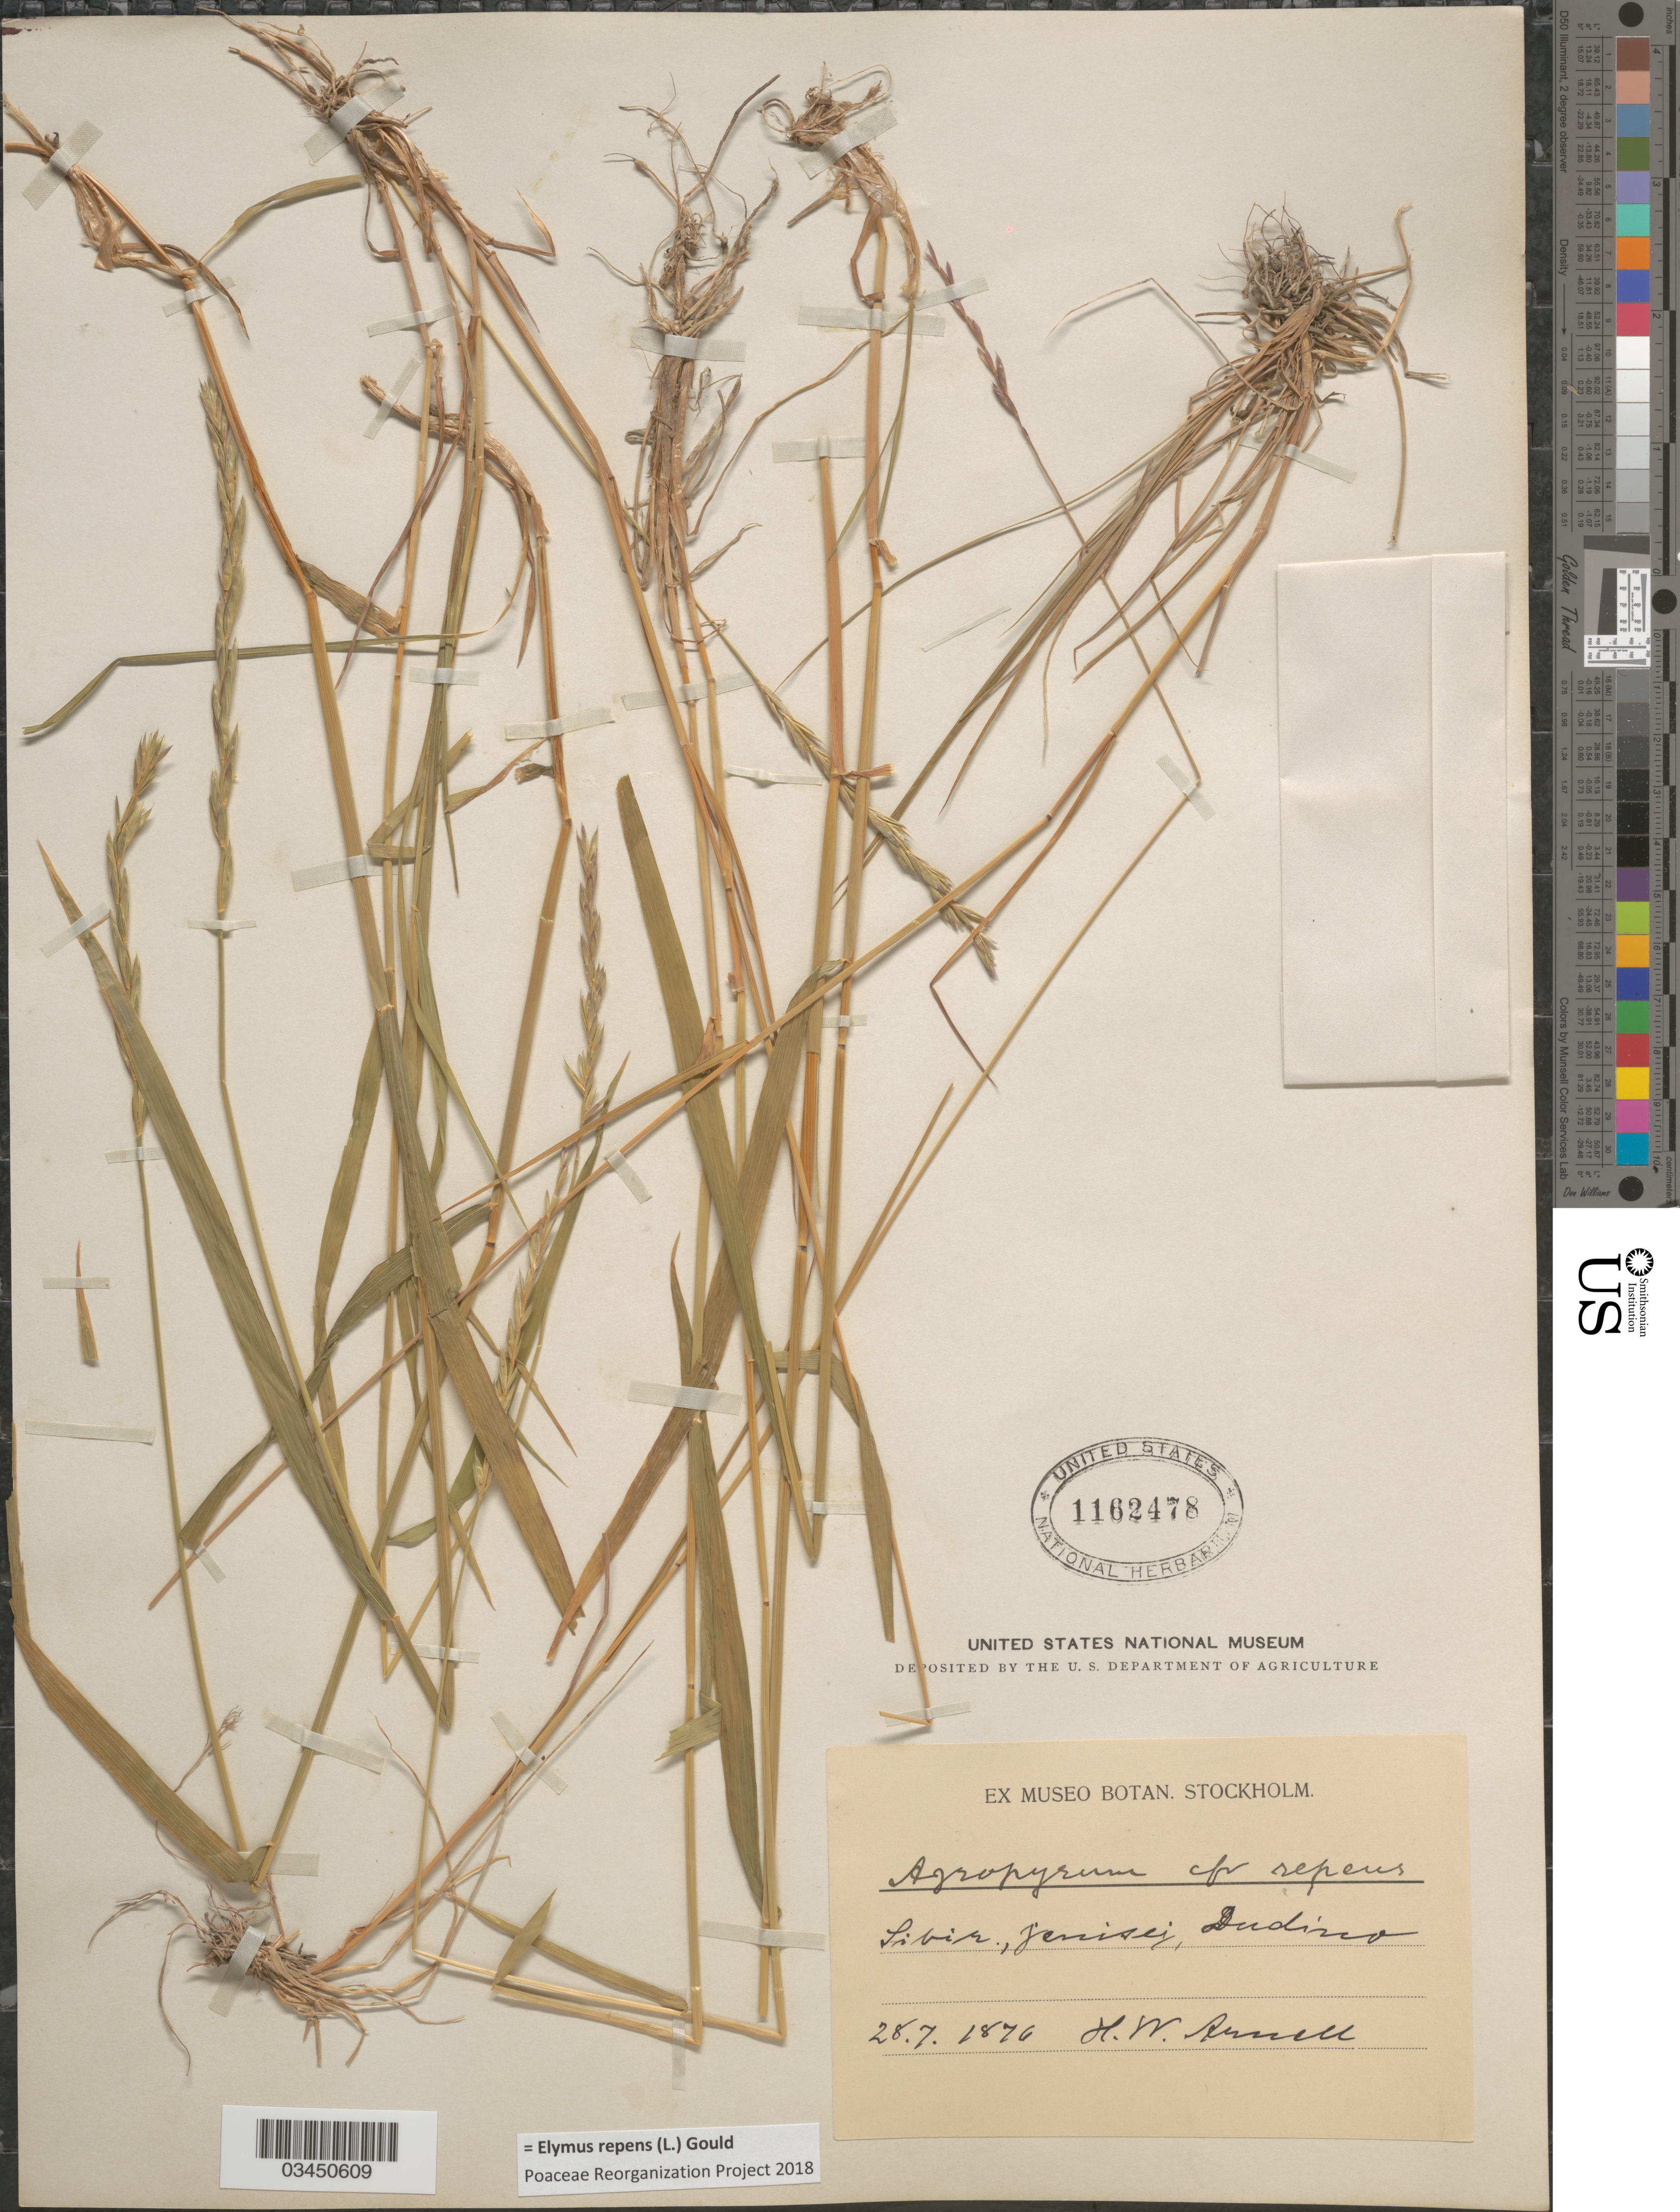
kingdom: Plantae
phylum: Tracheophyta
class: Liliopsida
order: Poales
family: Poaceae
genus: Elymus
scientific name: Elymus repens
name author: (L.) Gould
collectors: H. Russell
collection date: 1870-07-28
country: Russian Federation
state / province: Vologda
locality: Siber, Jenisei, Dudino.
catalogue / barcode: US 1162478